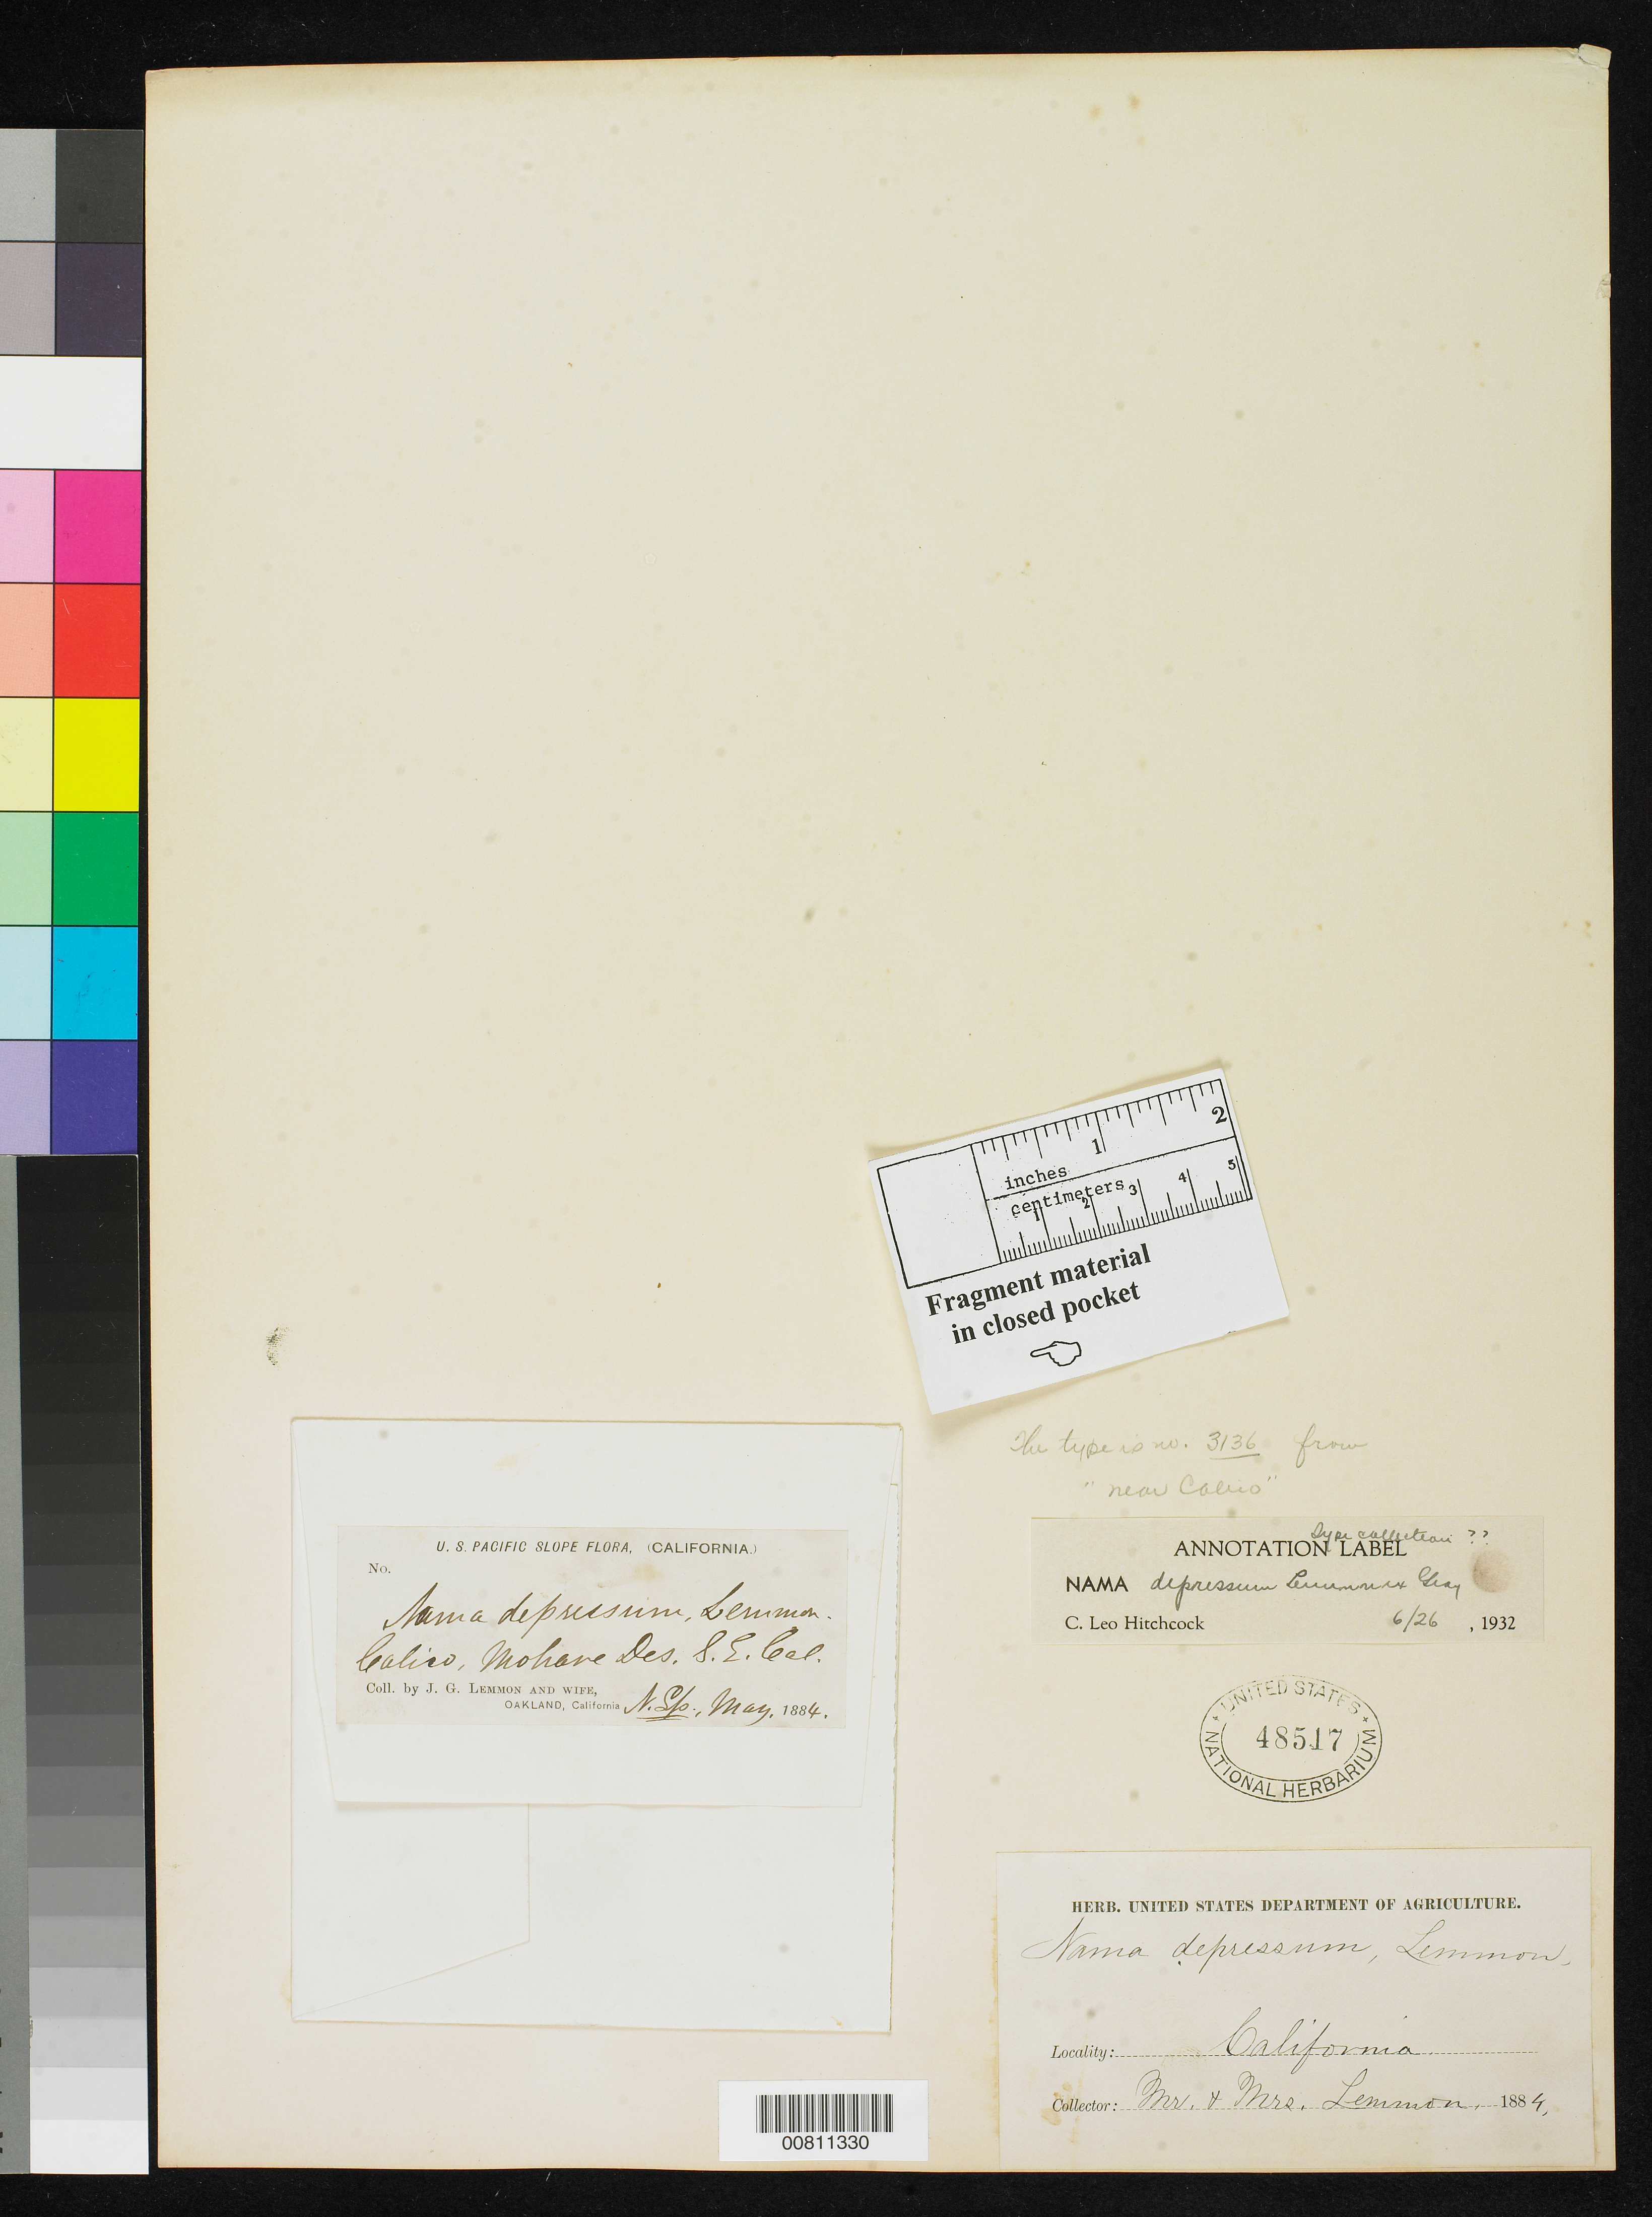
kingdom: Plantae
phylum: Tracheophyta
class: Magnoliopsida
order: Boraginales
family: Namaceae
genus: Nama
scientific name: Nama depressum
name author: Lemmon ex A. Gray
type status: Possible Isotype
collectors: J. G. Lemmon & J. Lemmon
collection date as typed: May 1884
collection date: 1884-05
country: United States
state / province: California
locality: Calico, Mohave Des., S.E. Cal.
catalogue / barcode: US 48517